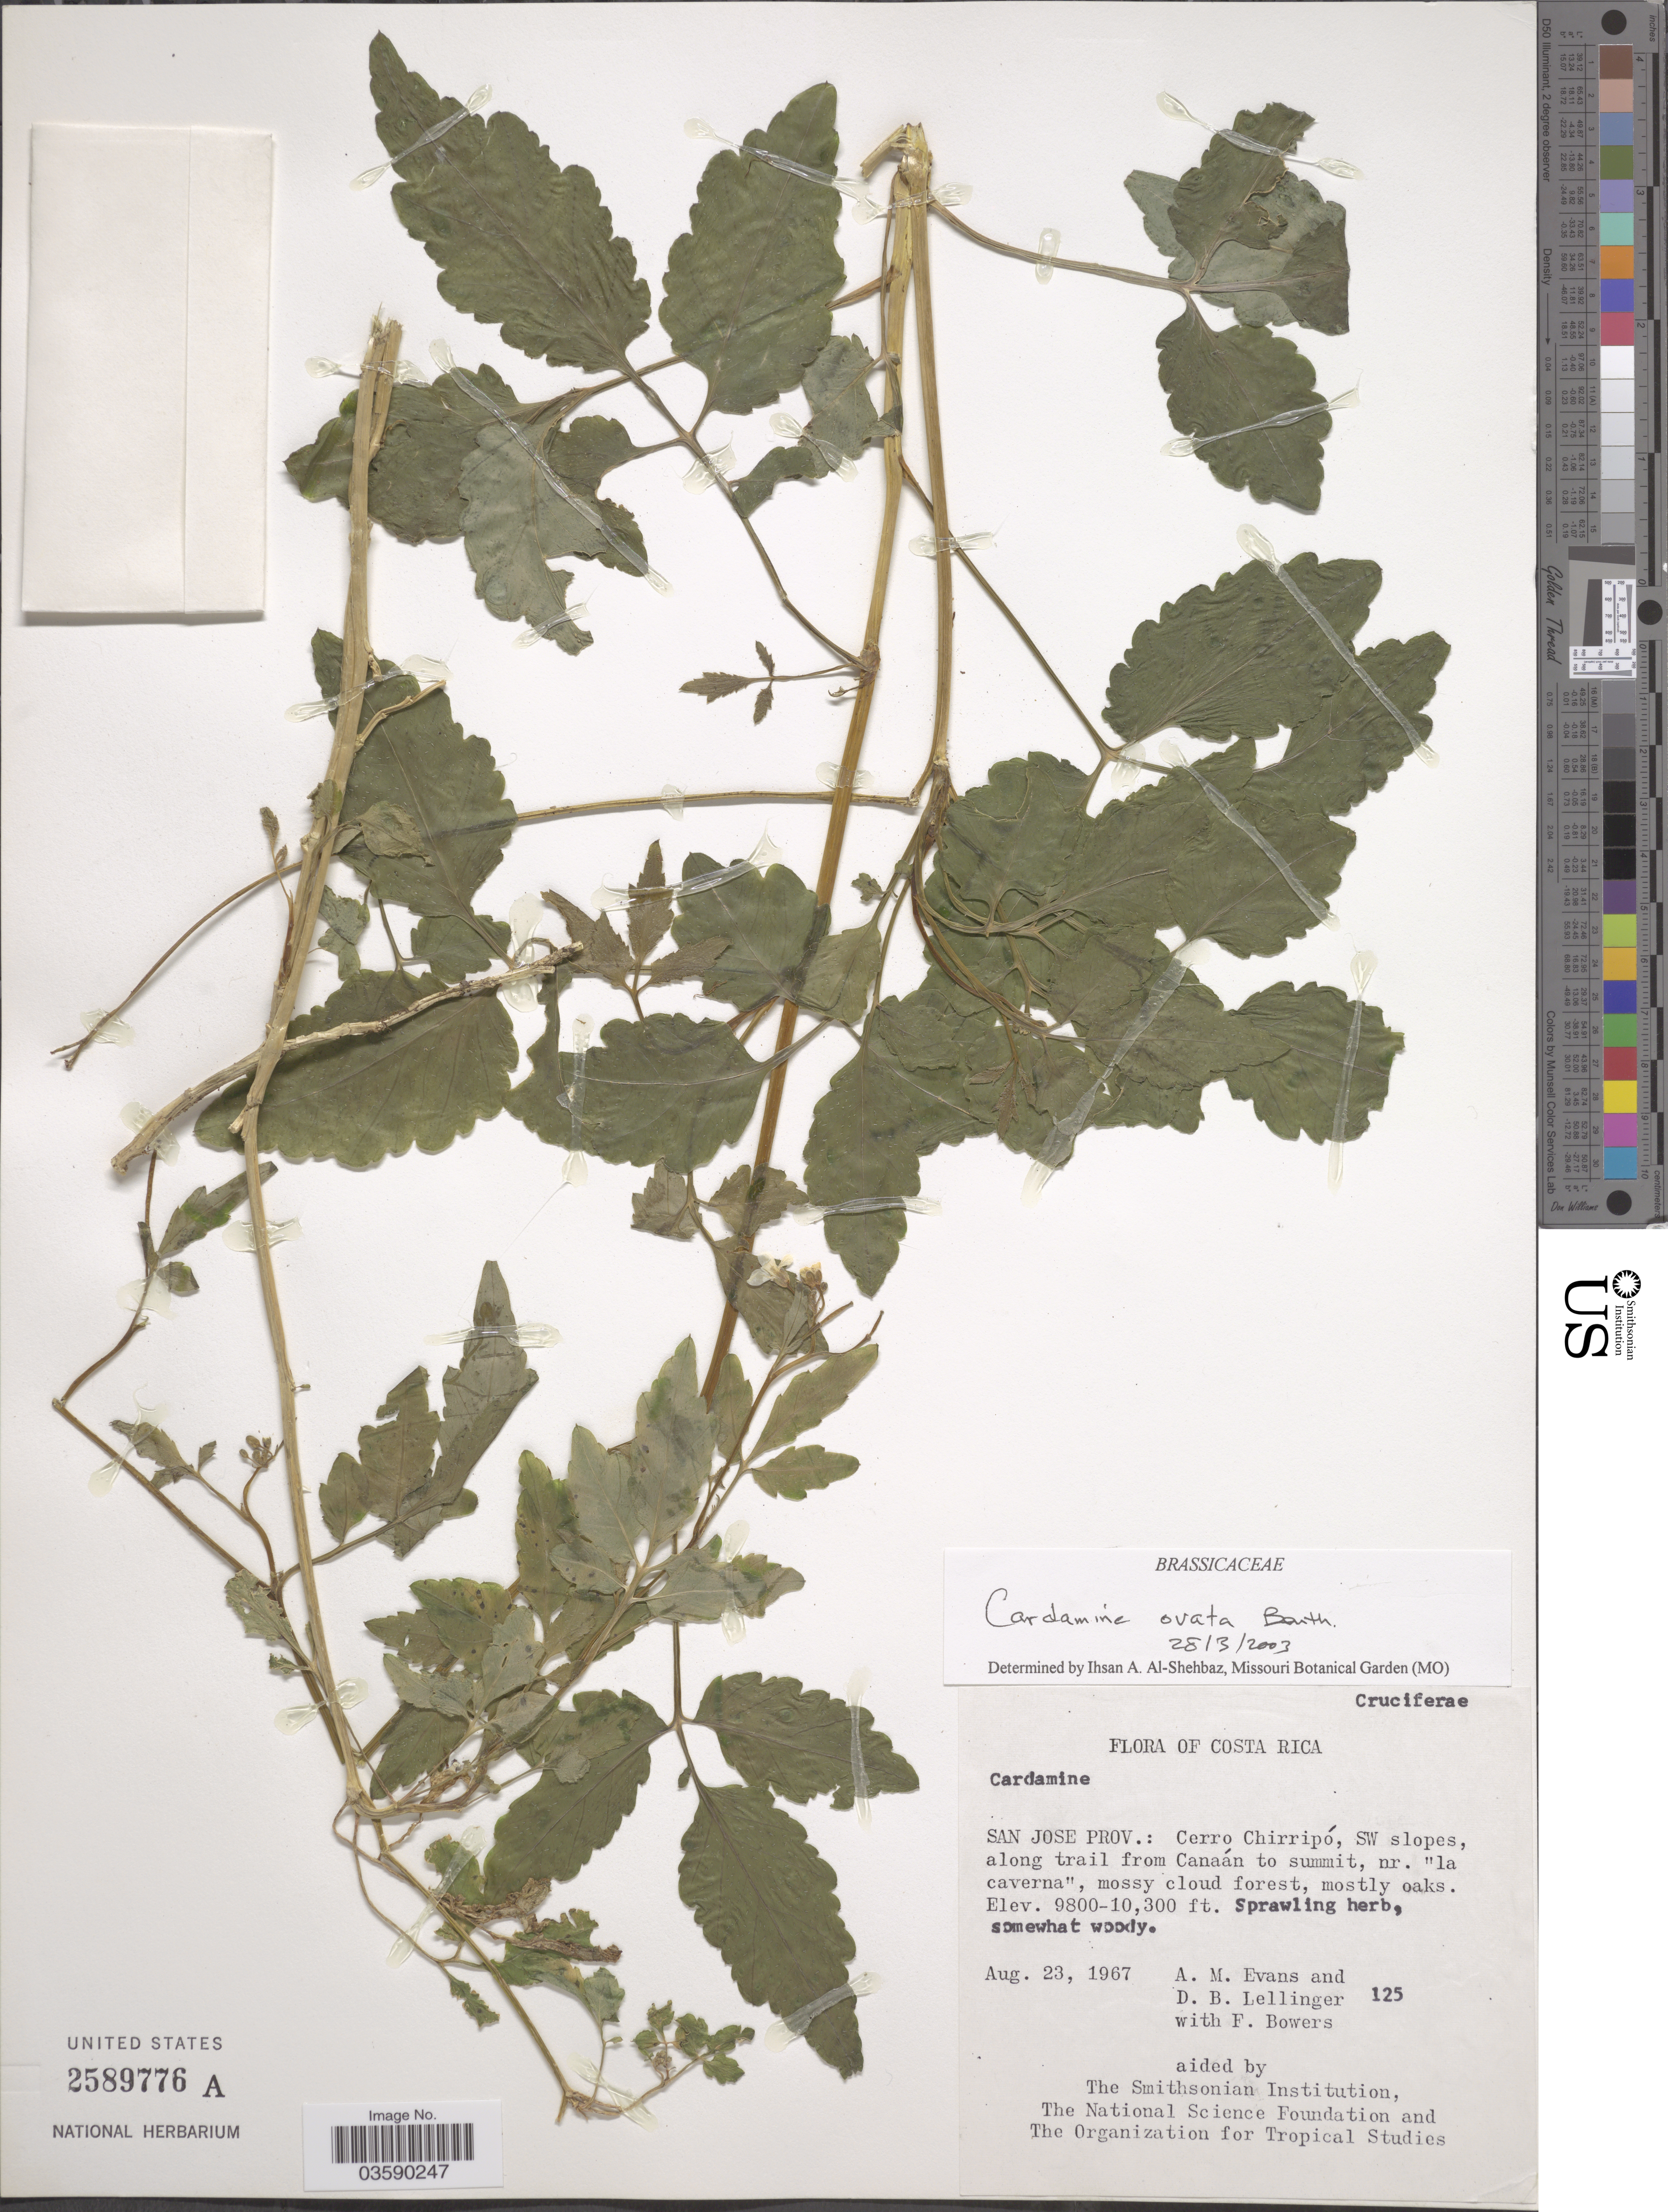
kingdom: Plantae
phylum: Tracheophyta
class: Magnoliopsida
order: Brassicales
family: Brassicaceae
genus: Cardamine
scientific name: Cardamine ovata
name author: Benth.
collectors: A. M. Evans, D. B. Lellinger & F. Bowers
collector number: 125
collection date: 1967-08-23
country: Costa Rica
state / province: San José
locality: San Jose Prov.: Cerro Chirripó, SW slopes, along trail from Canaán to summit, nr. "la caverna".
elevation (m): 2987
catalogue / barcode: US 2589776A